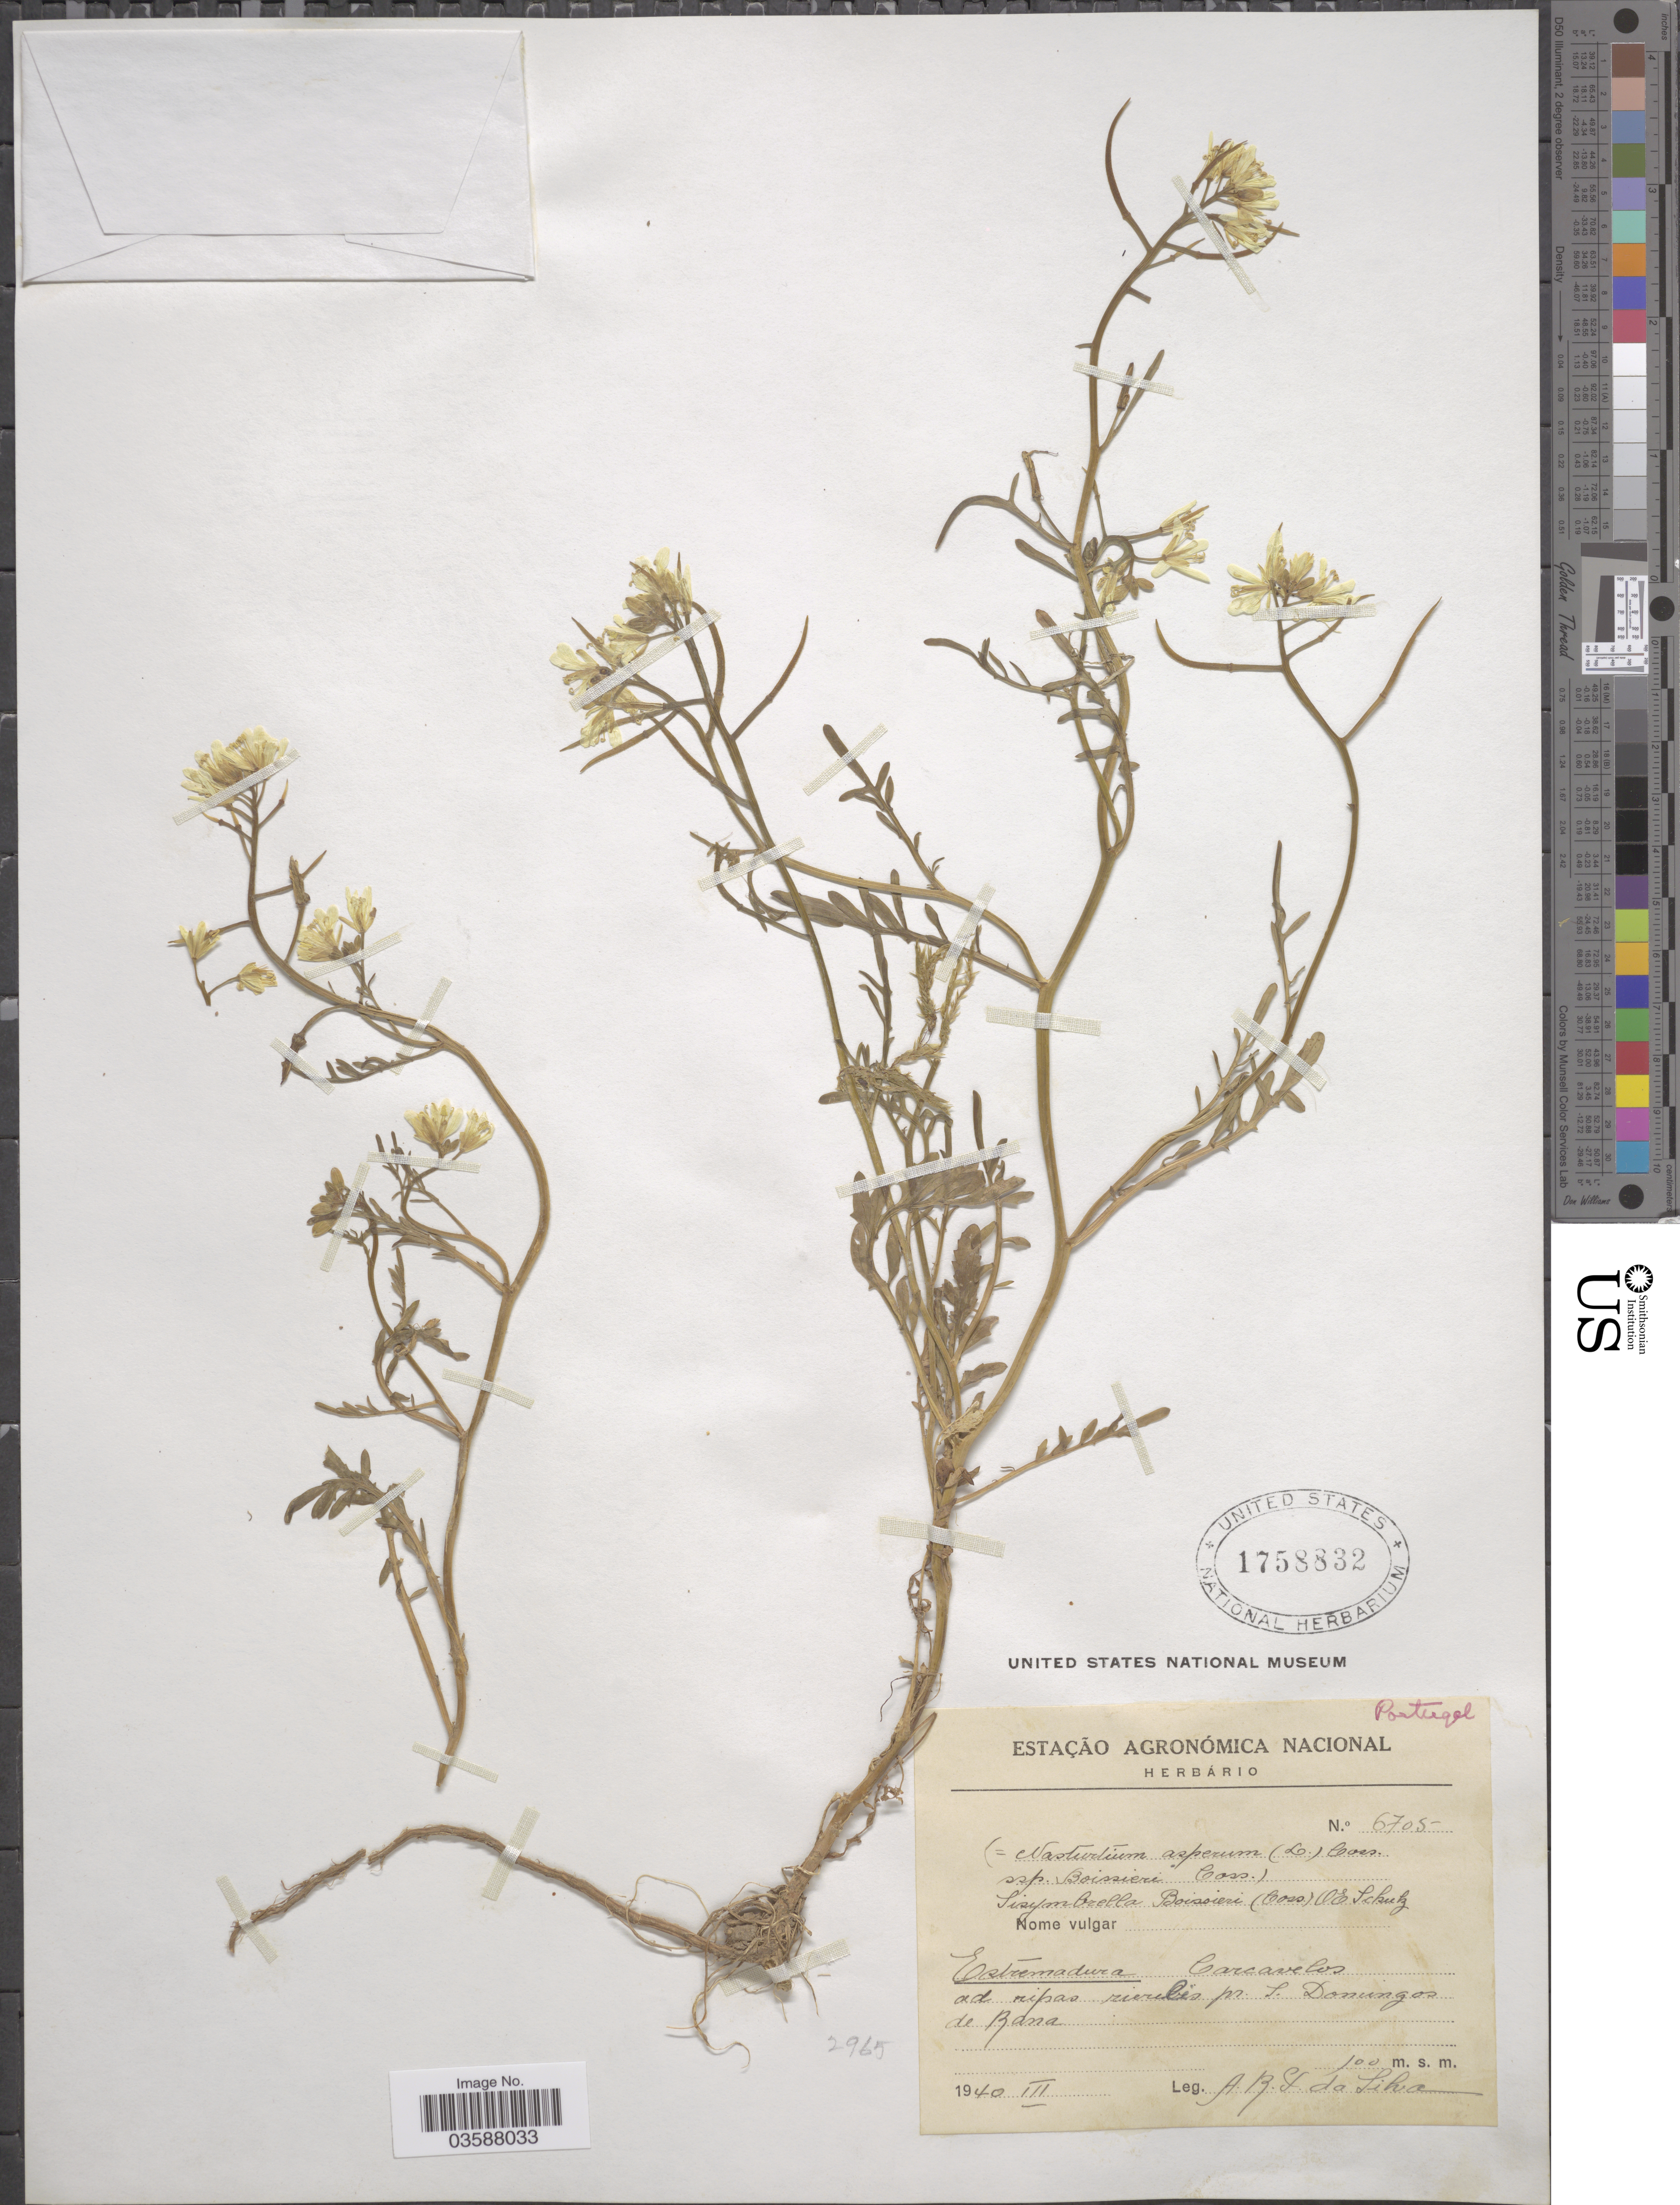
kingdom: Plantae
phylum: Tracheophyta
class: Magnoliopsida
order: Brassicales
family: Brassicaceae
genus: Sisymbrella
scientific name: Sisymbrella aspera subsp. aspera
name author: (L.) Spach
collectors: A. Silva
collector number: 6705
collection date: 1940-03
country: Portugal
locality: Estremadura. Carcavelos ad ripas rivulis pr. S. Domingos de Rana.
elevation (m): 100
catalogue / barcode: US 1758832